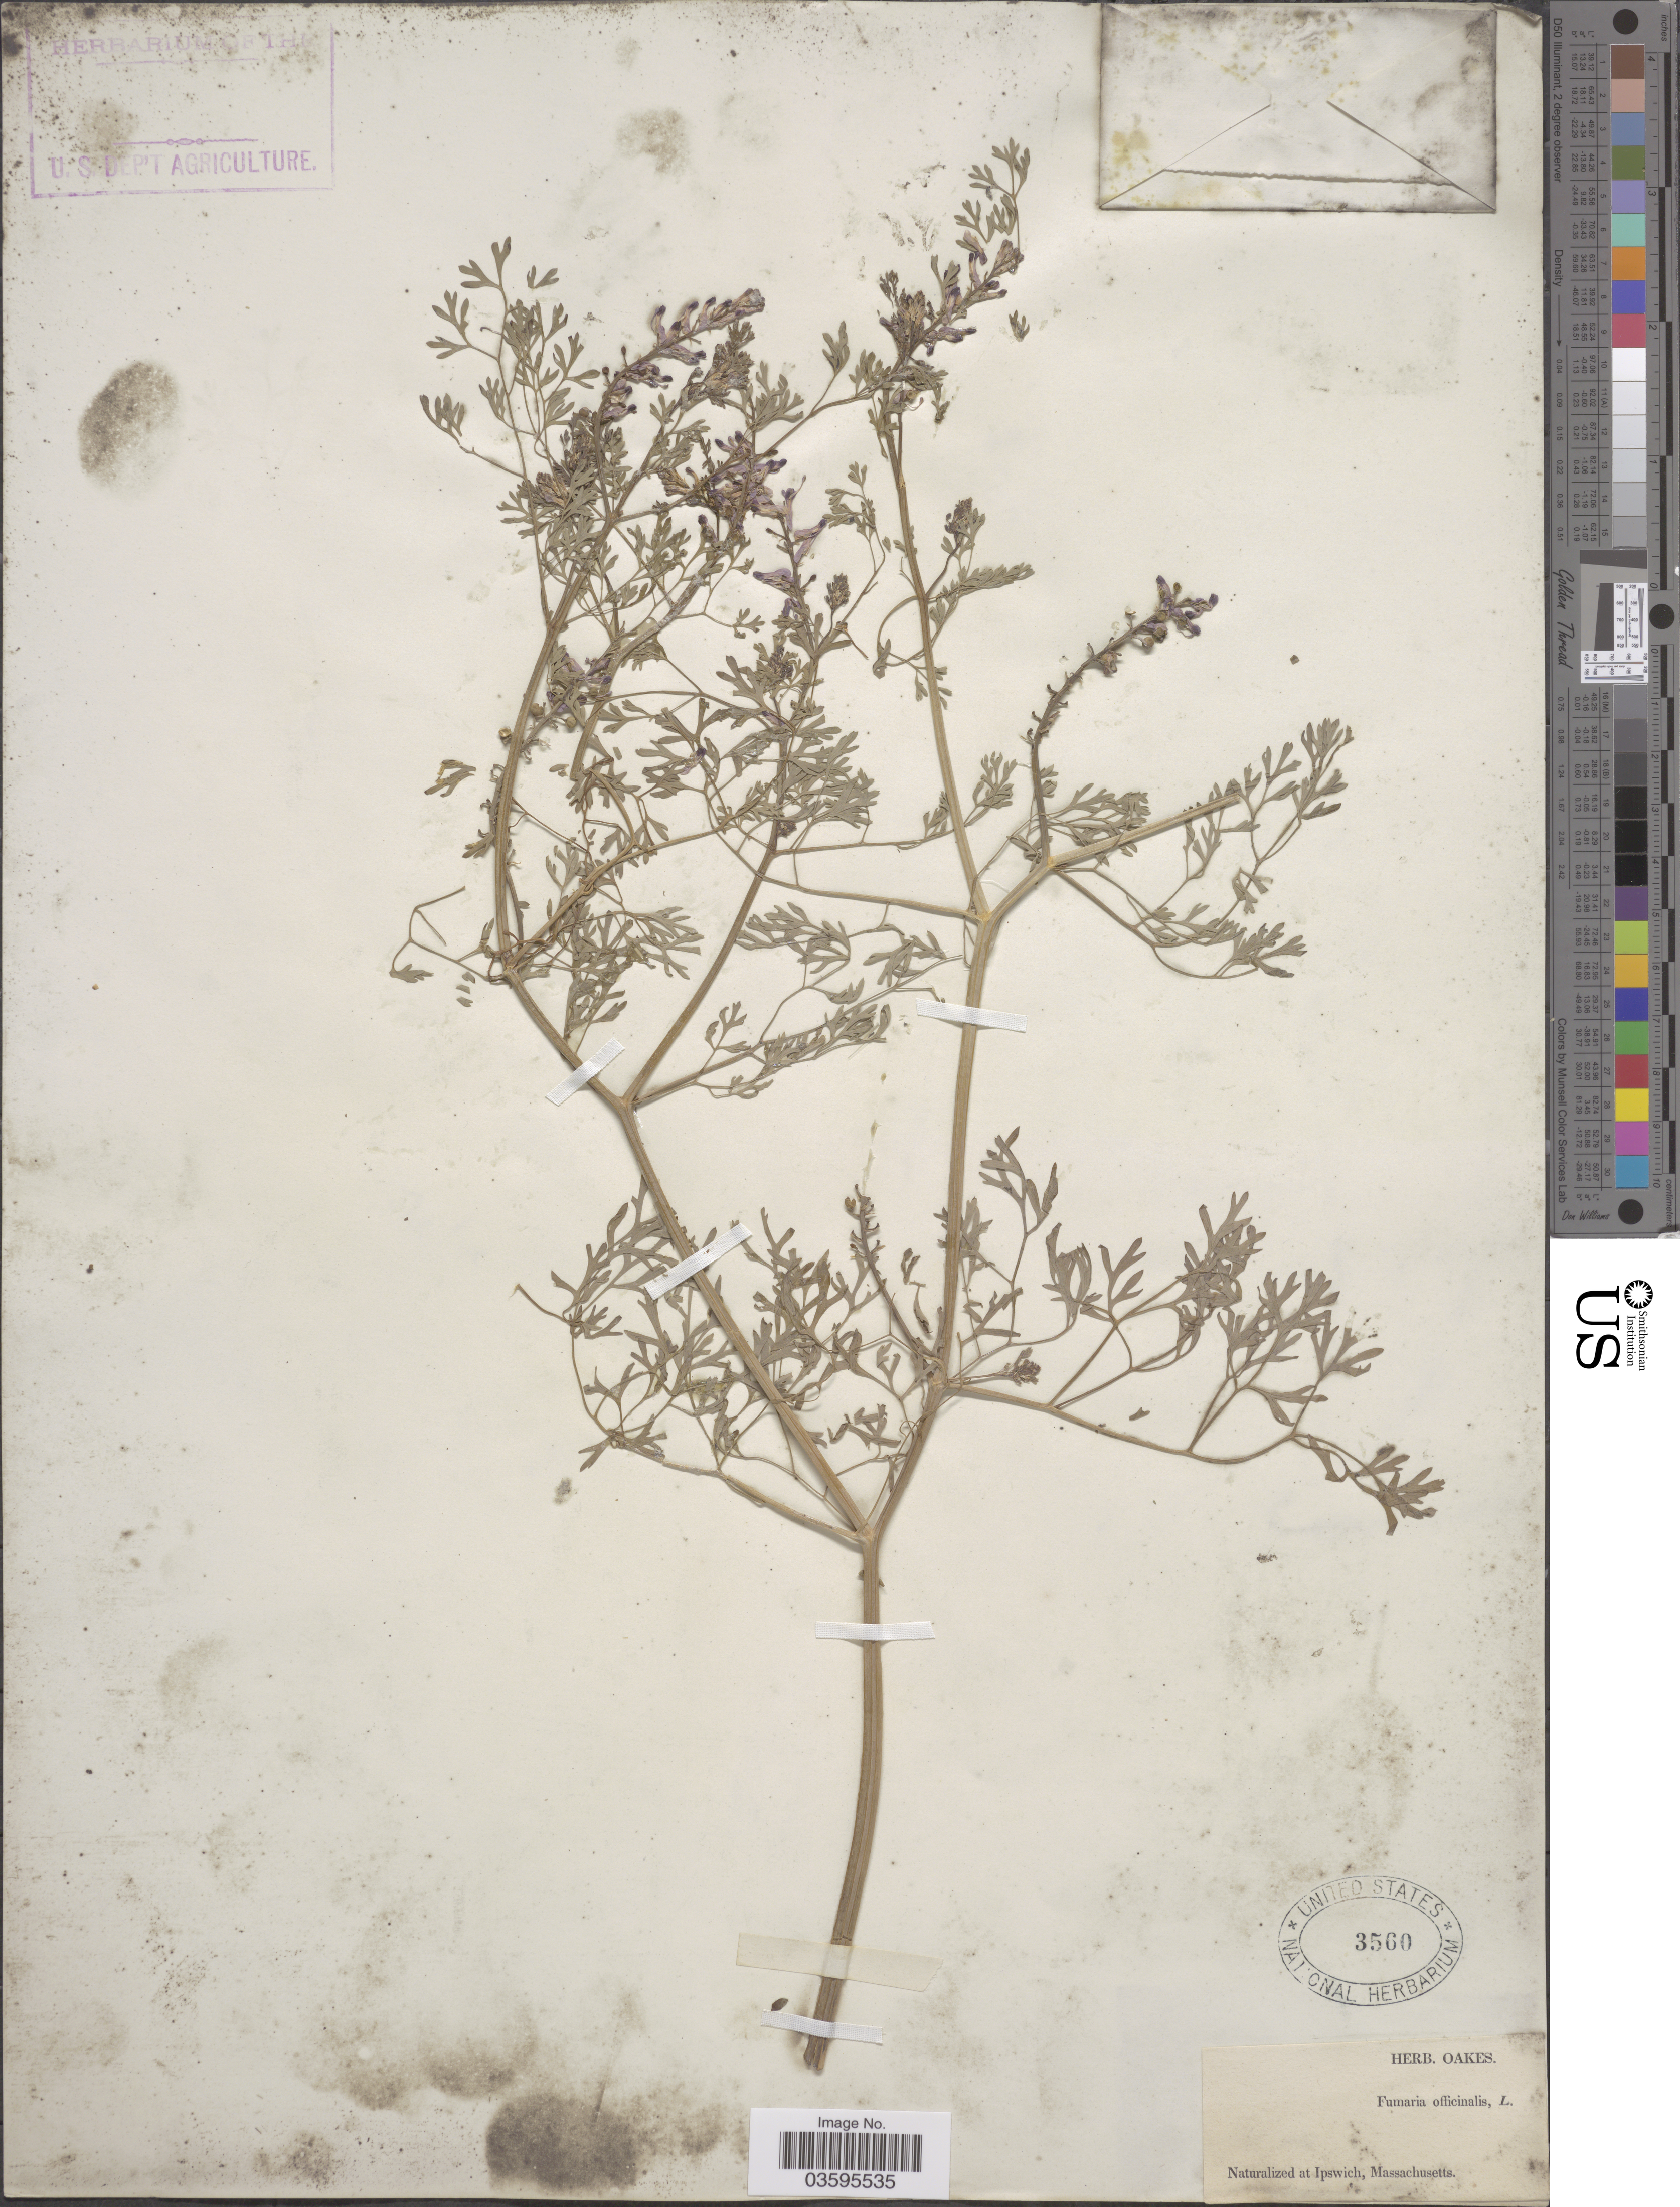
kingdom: Plantae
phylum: Tracheophyta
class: Magnoliopsida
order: Ranunculales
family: Papaveraceae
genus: Fumaria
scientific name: Fumaria officinalis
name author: L.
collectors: ex herb. Oakes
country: United States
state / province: Massachusetts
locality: Ipswich.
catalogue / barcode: US 3560